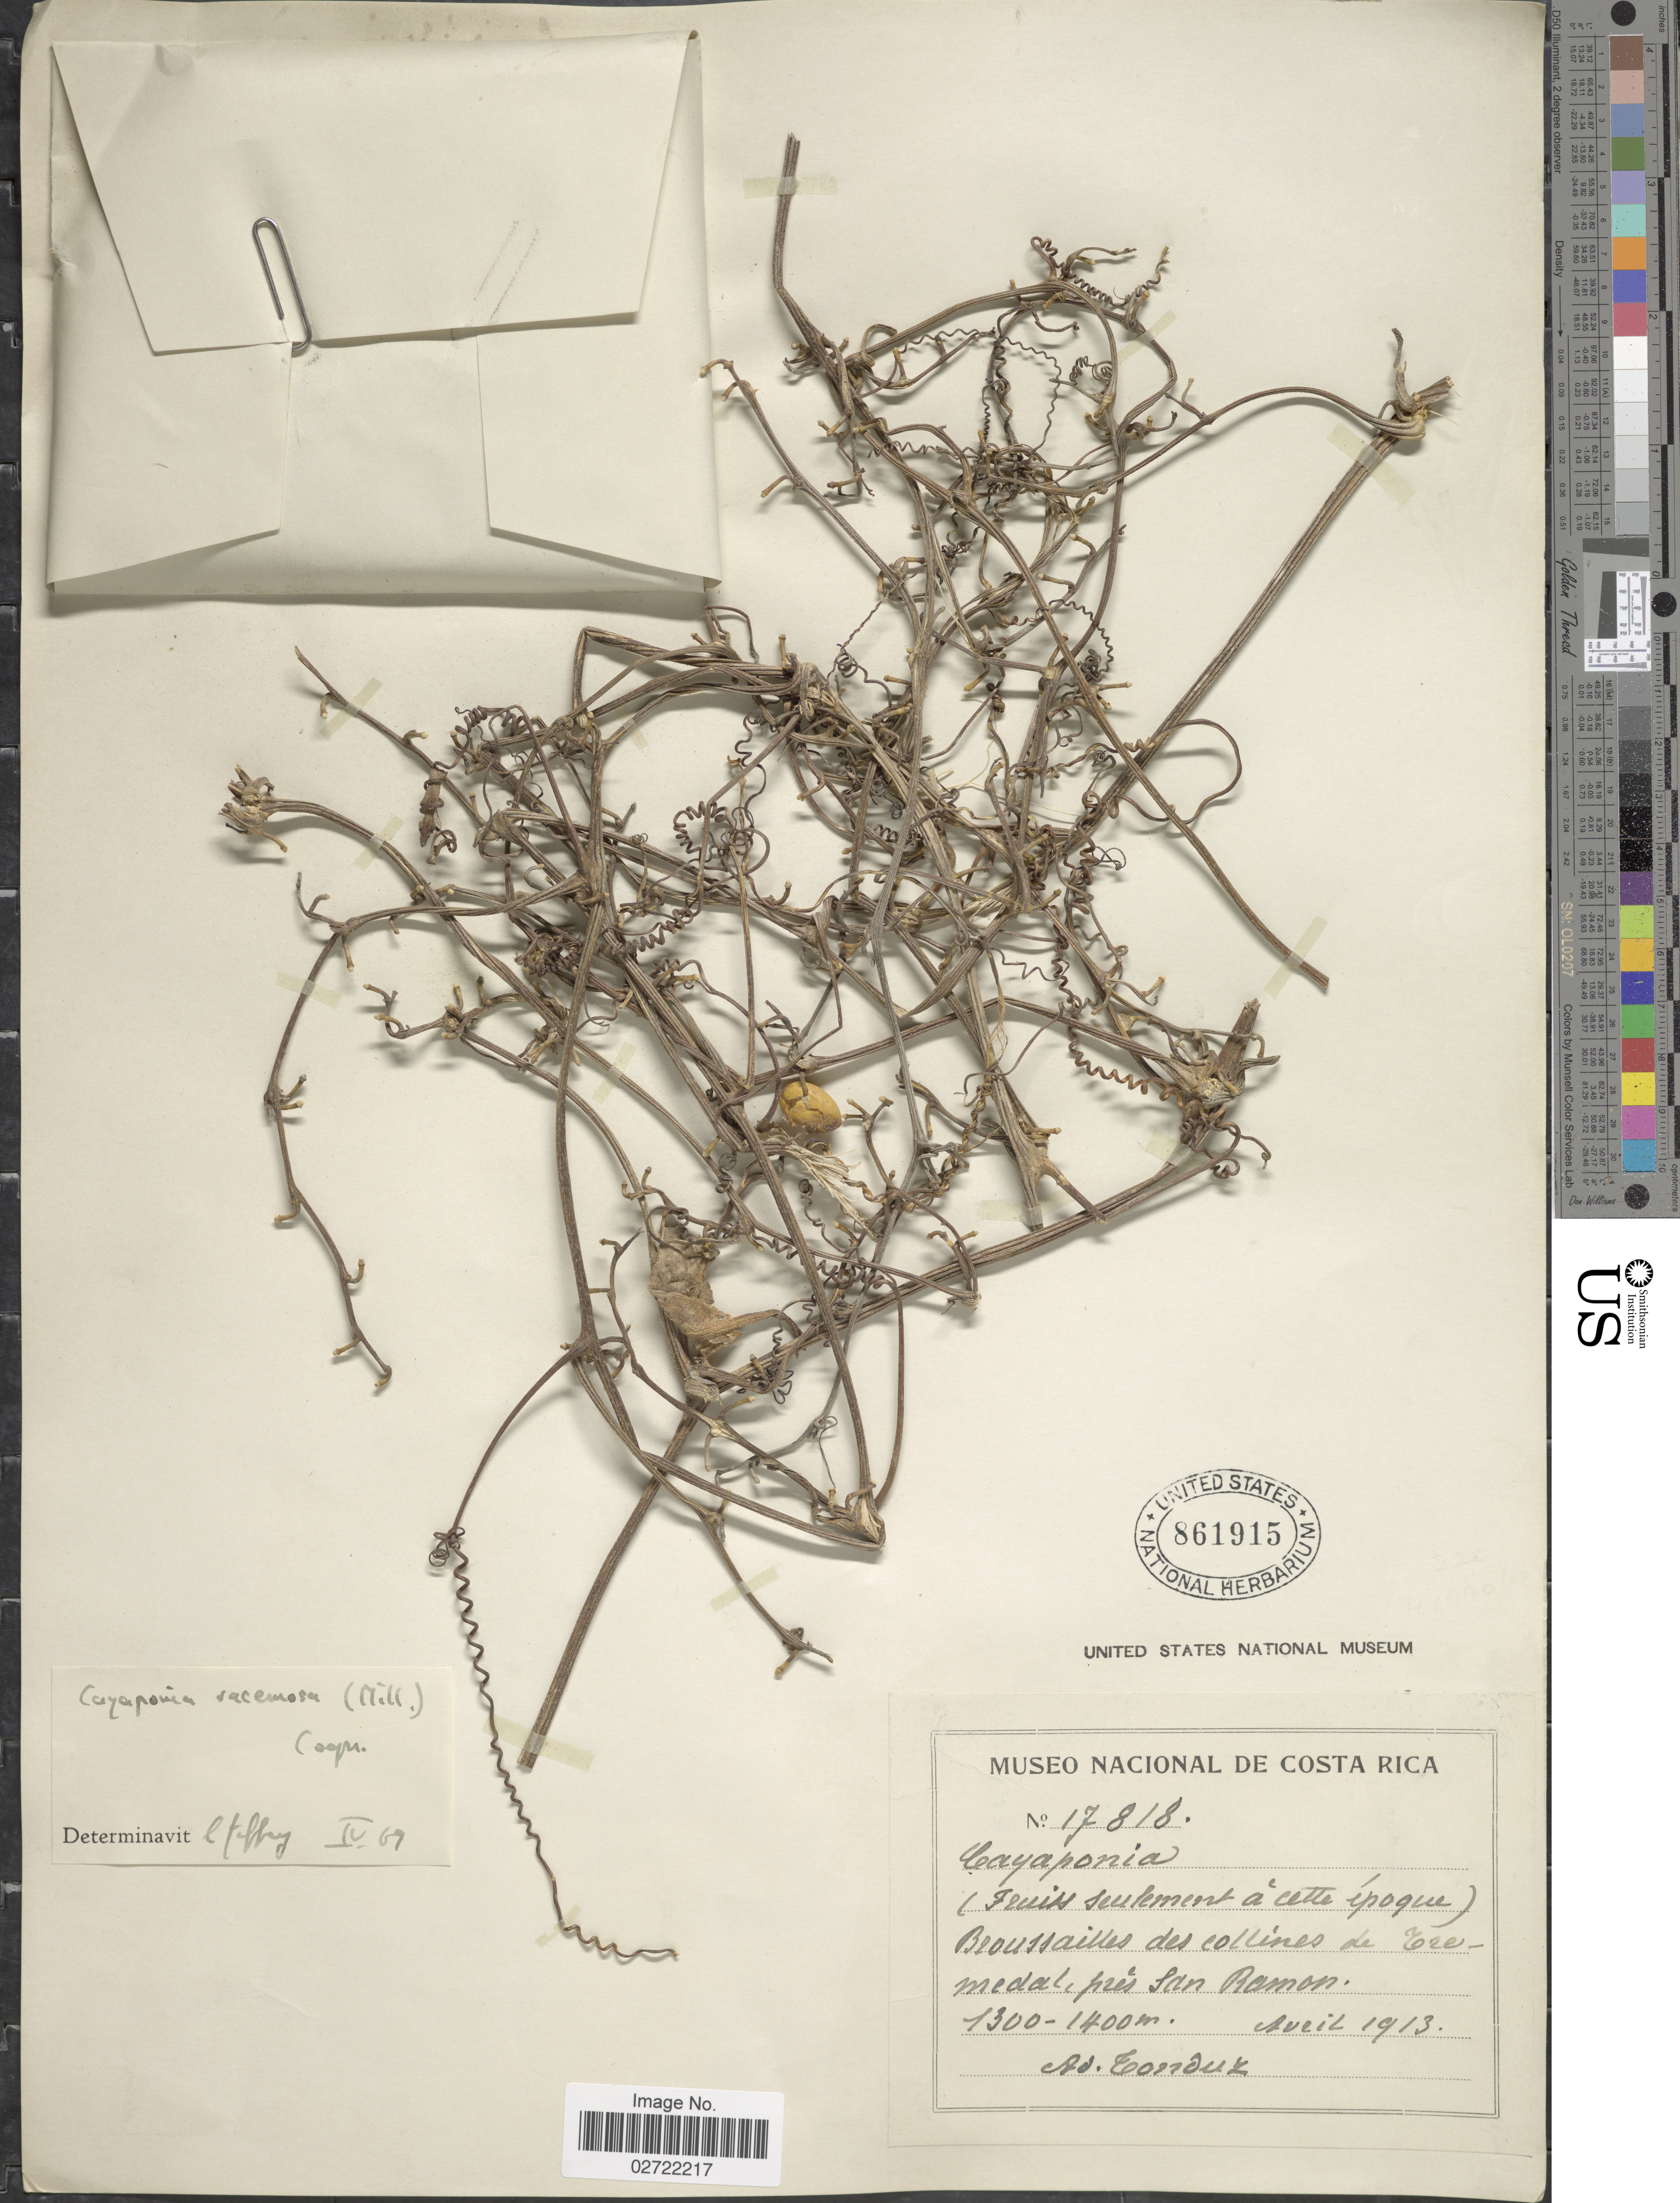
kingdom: Plantae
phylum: Tracheophyta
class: Magnoliopsida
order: Cucurbitales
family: Cucurbitaceae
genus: Cayaponia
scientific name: Cayaponia racemosa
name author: (Mill.) Cogn.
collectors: A. Tonduz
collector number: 17818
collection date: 1913-04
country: Costa Rica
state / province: Alajuela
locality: Broussailles des collines de Tremedal, pres San Ramon.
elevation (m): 1300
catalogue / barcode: US 861915